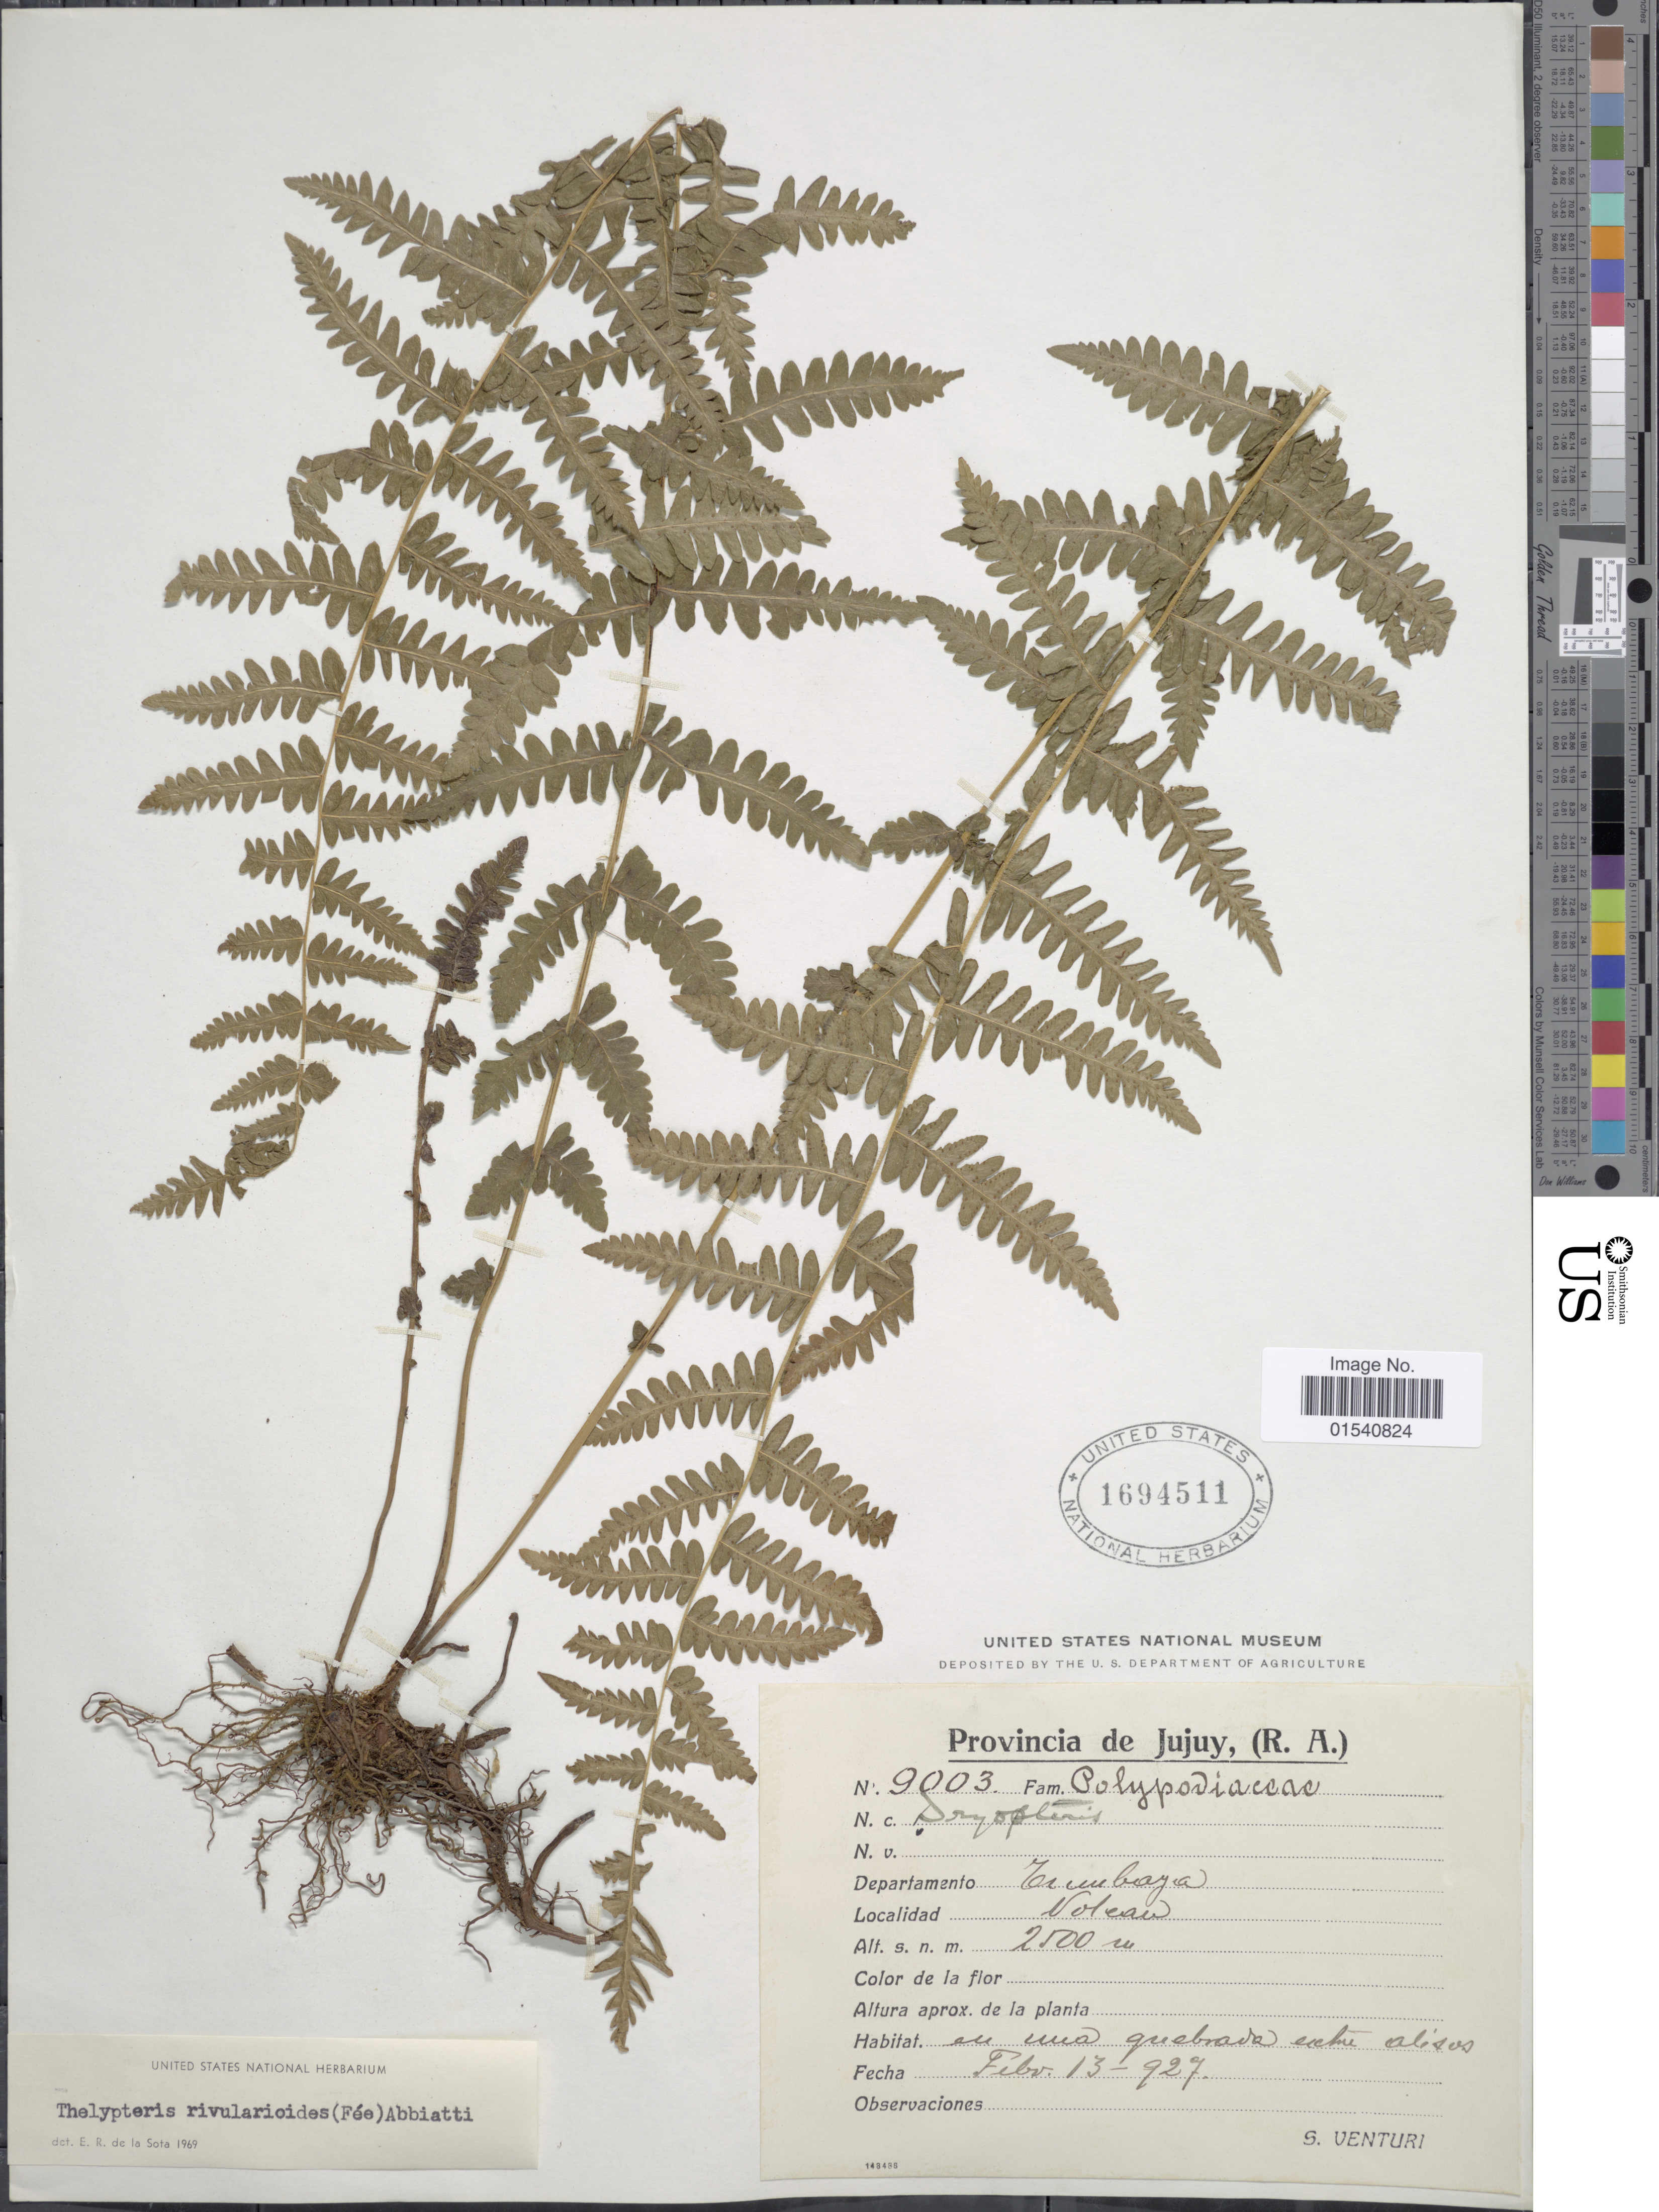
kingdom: Plantae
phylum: Tracheophyta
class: Polypodiopsida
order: Polypodiales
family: Thelypteridaceae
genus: Amauropelta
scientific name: Amauropelta rivularioides (Fée) comb. nov., ined 2015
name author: (Fée)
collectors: S. Venturi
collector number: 9003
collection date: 1927-02-13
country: Argentina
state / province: Jujuy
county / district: Tumbaya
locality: Volcan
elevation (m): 2500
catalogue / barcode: US 1694511